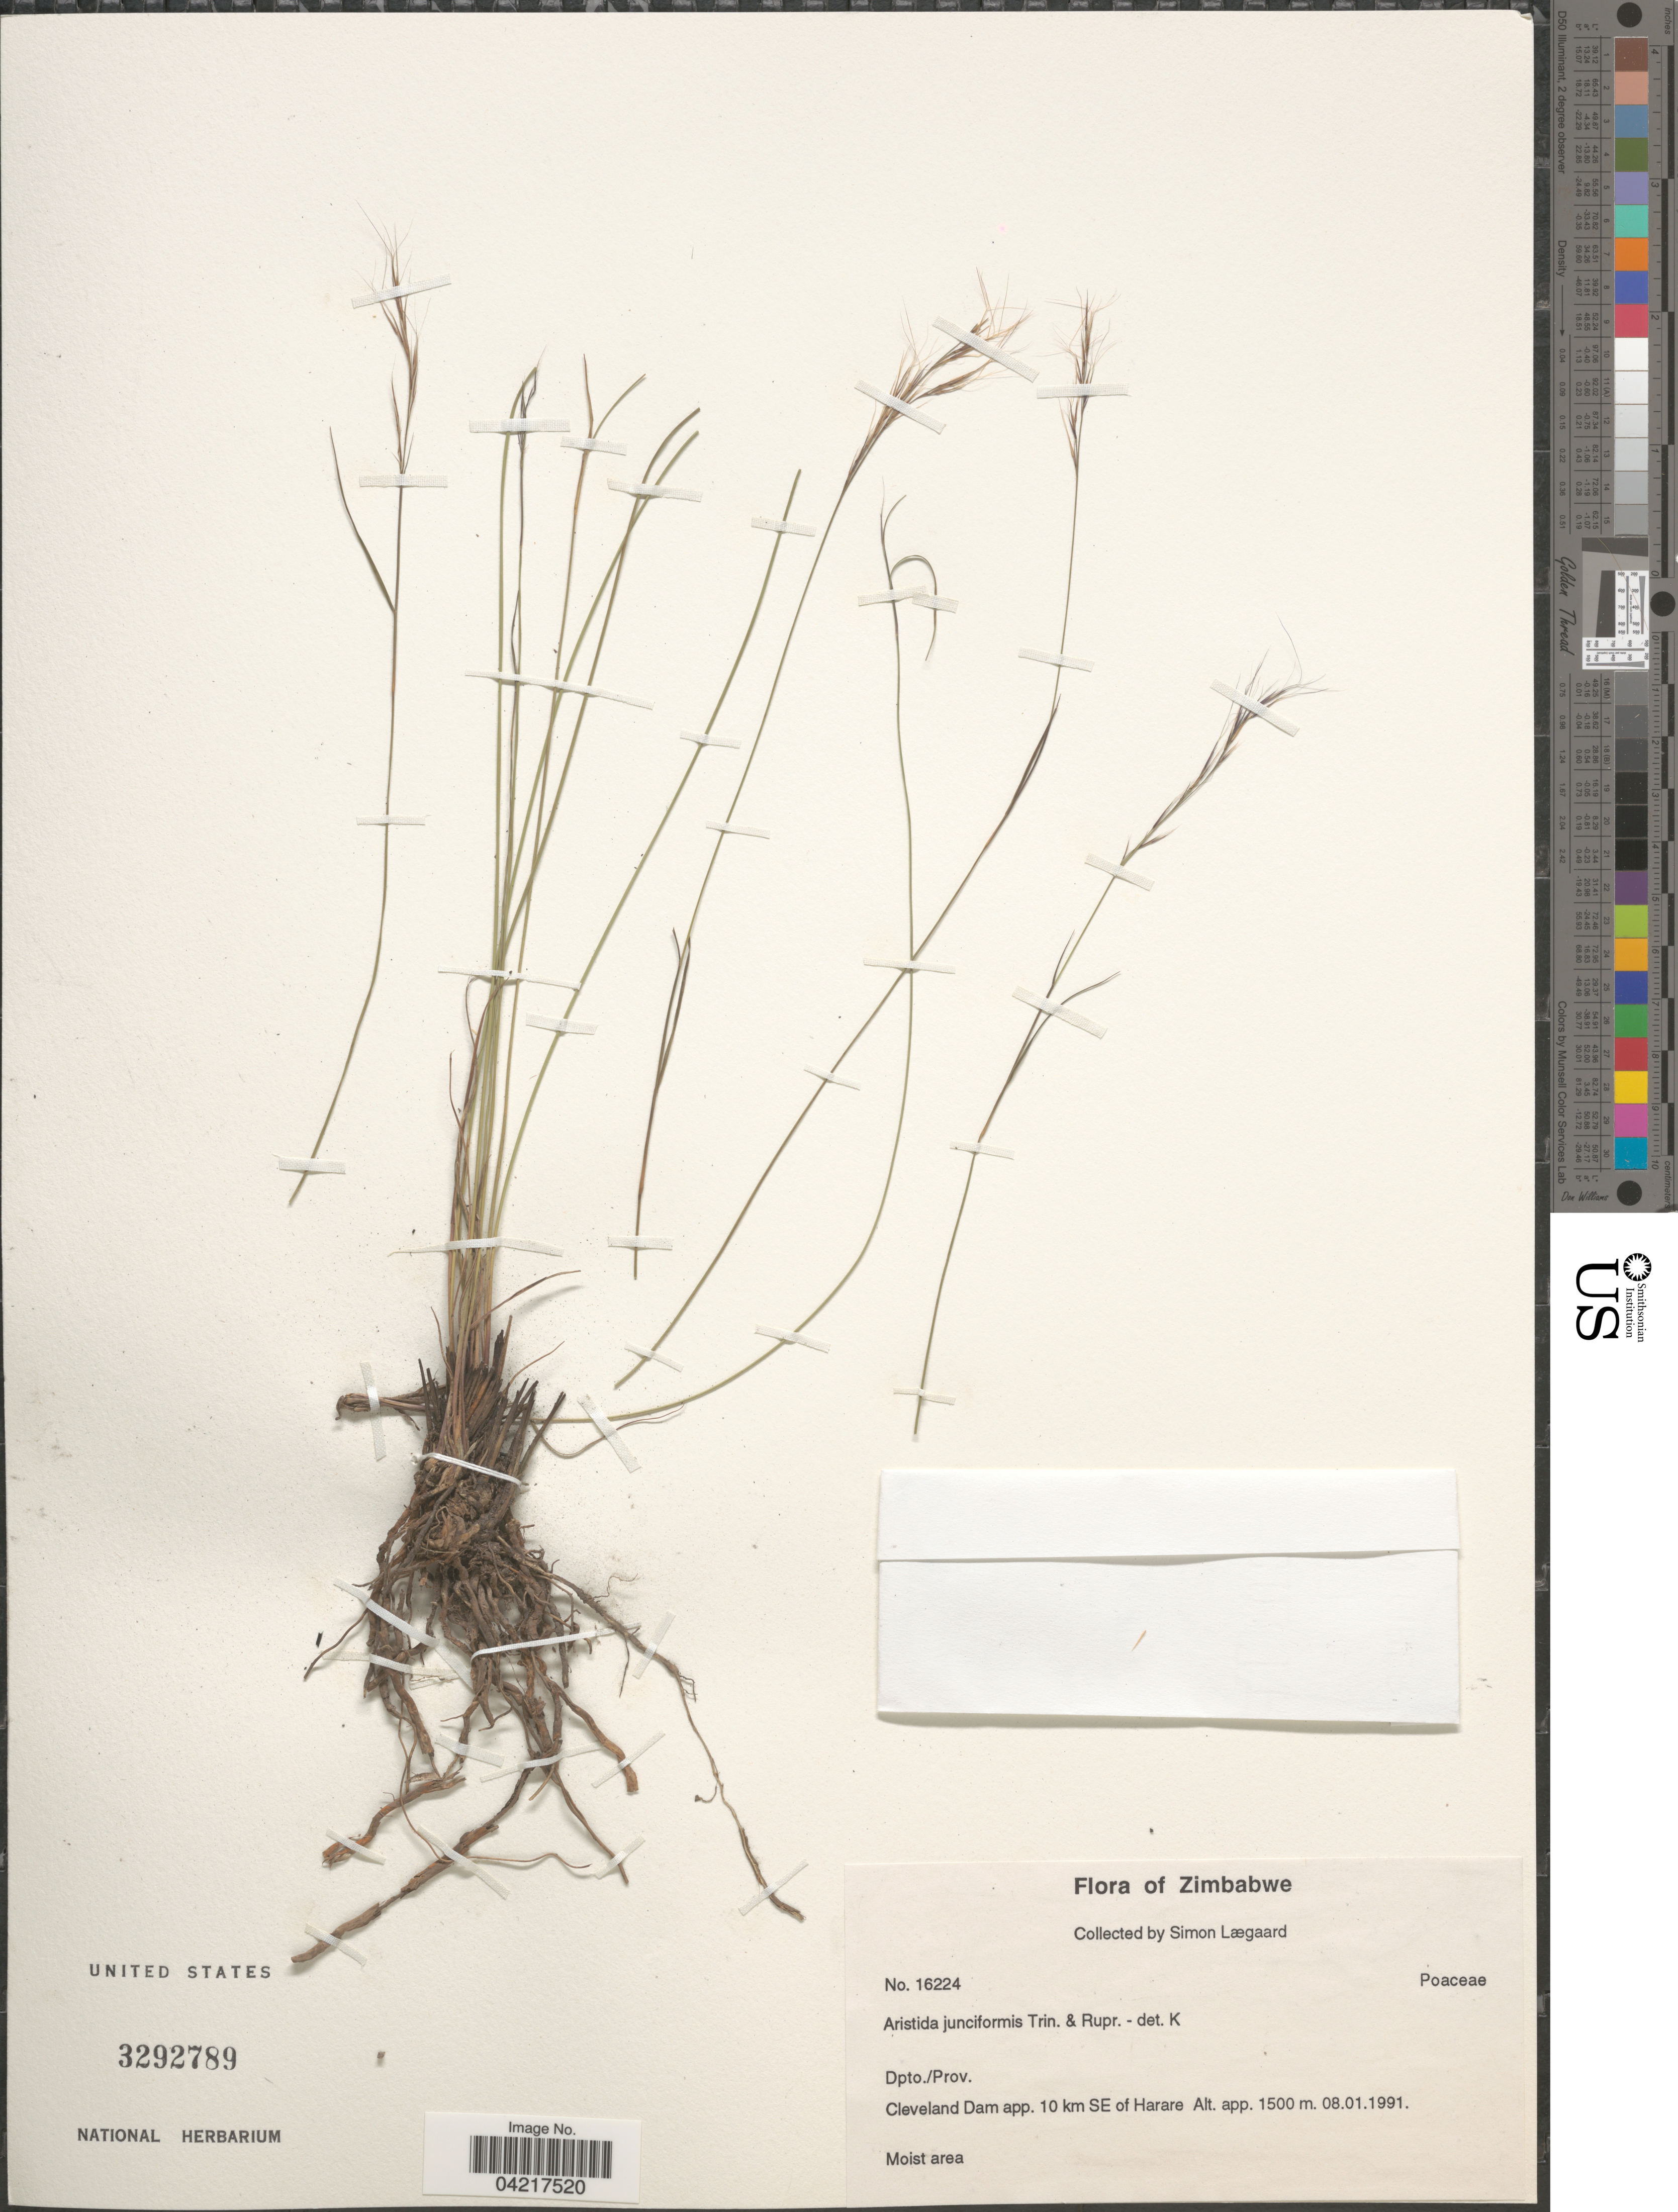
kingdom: Plantae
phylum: Tracheophyta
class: Liliopsida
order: Poales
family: Poaceae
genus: Aristida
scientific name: Aristida junciformis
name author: Trin. & Rupr.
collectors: S. Lægaard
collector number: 16224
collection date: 1991-01-08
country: Zimbabwe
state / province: Harare (city)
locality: Dpto./Prov. Cleveland Dam app. 10 km SE of Harare.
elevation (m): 1500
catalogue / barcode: US 3292789